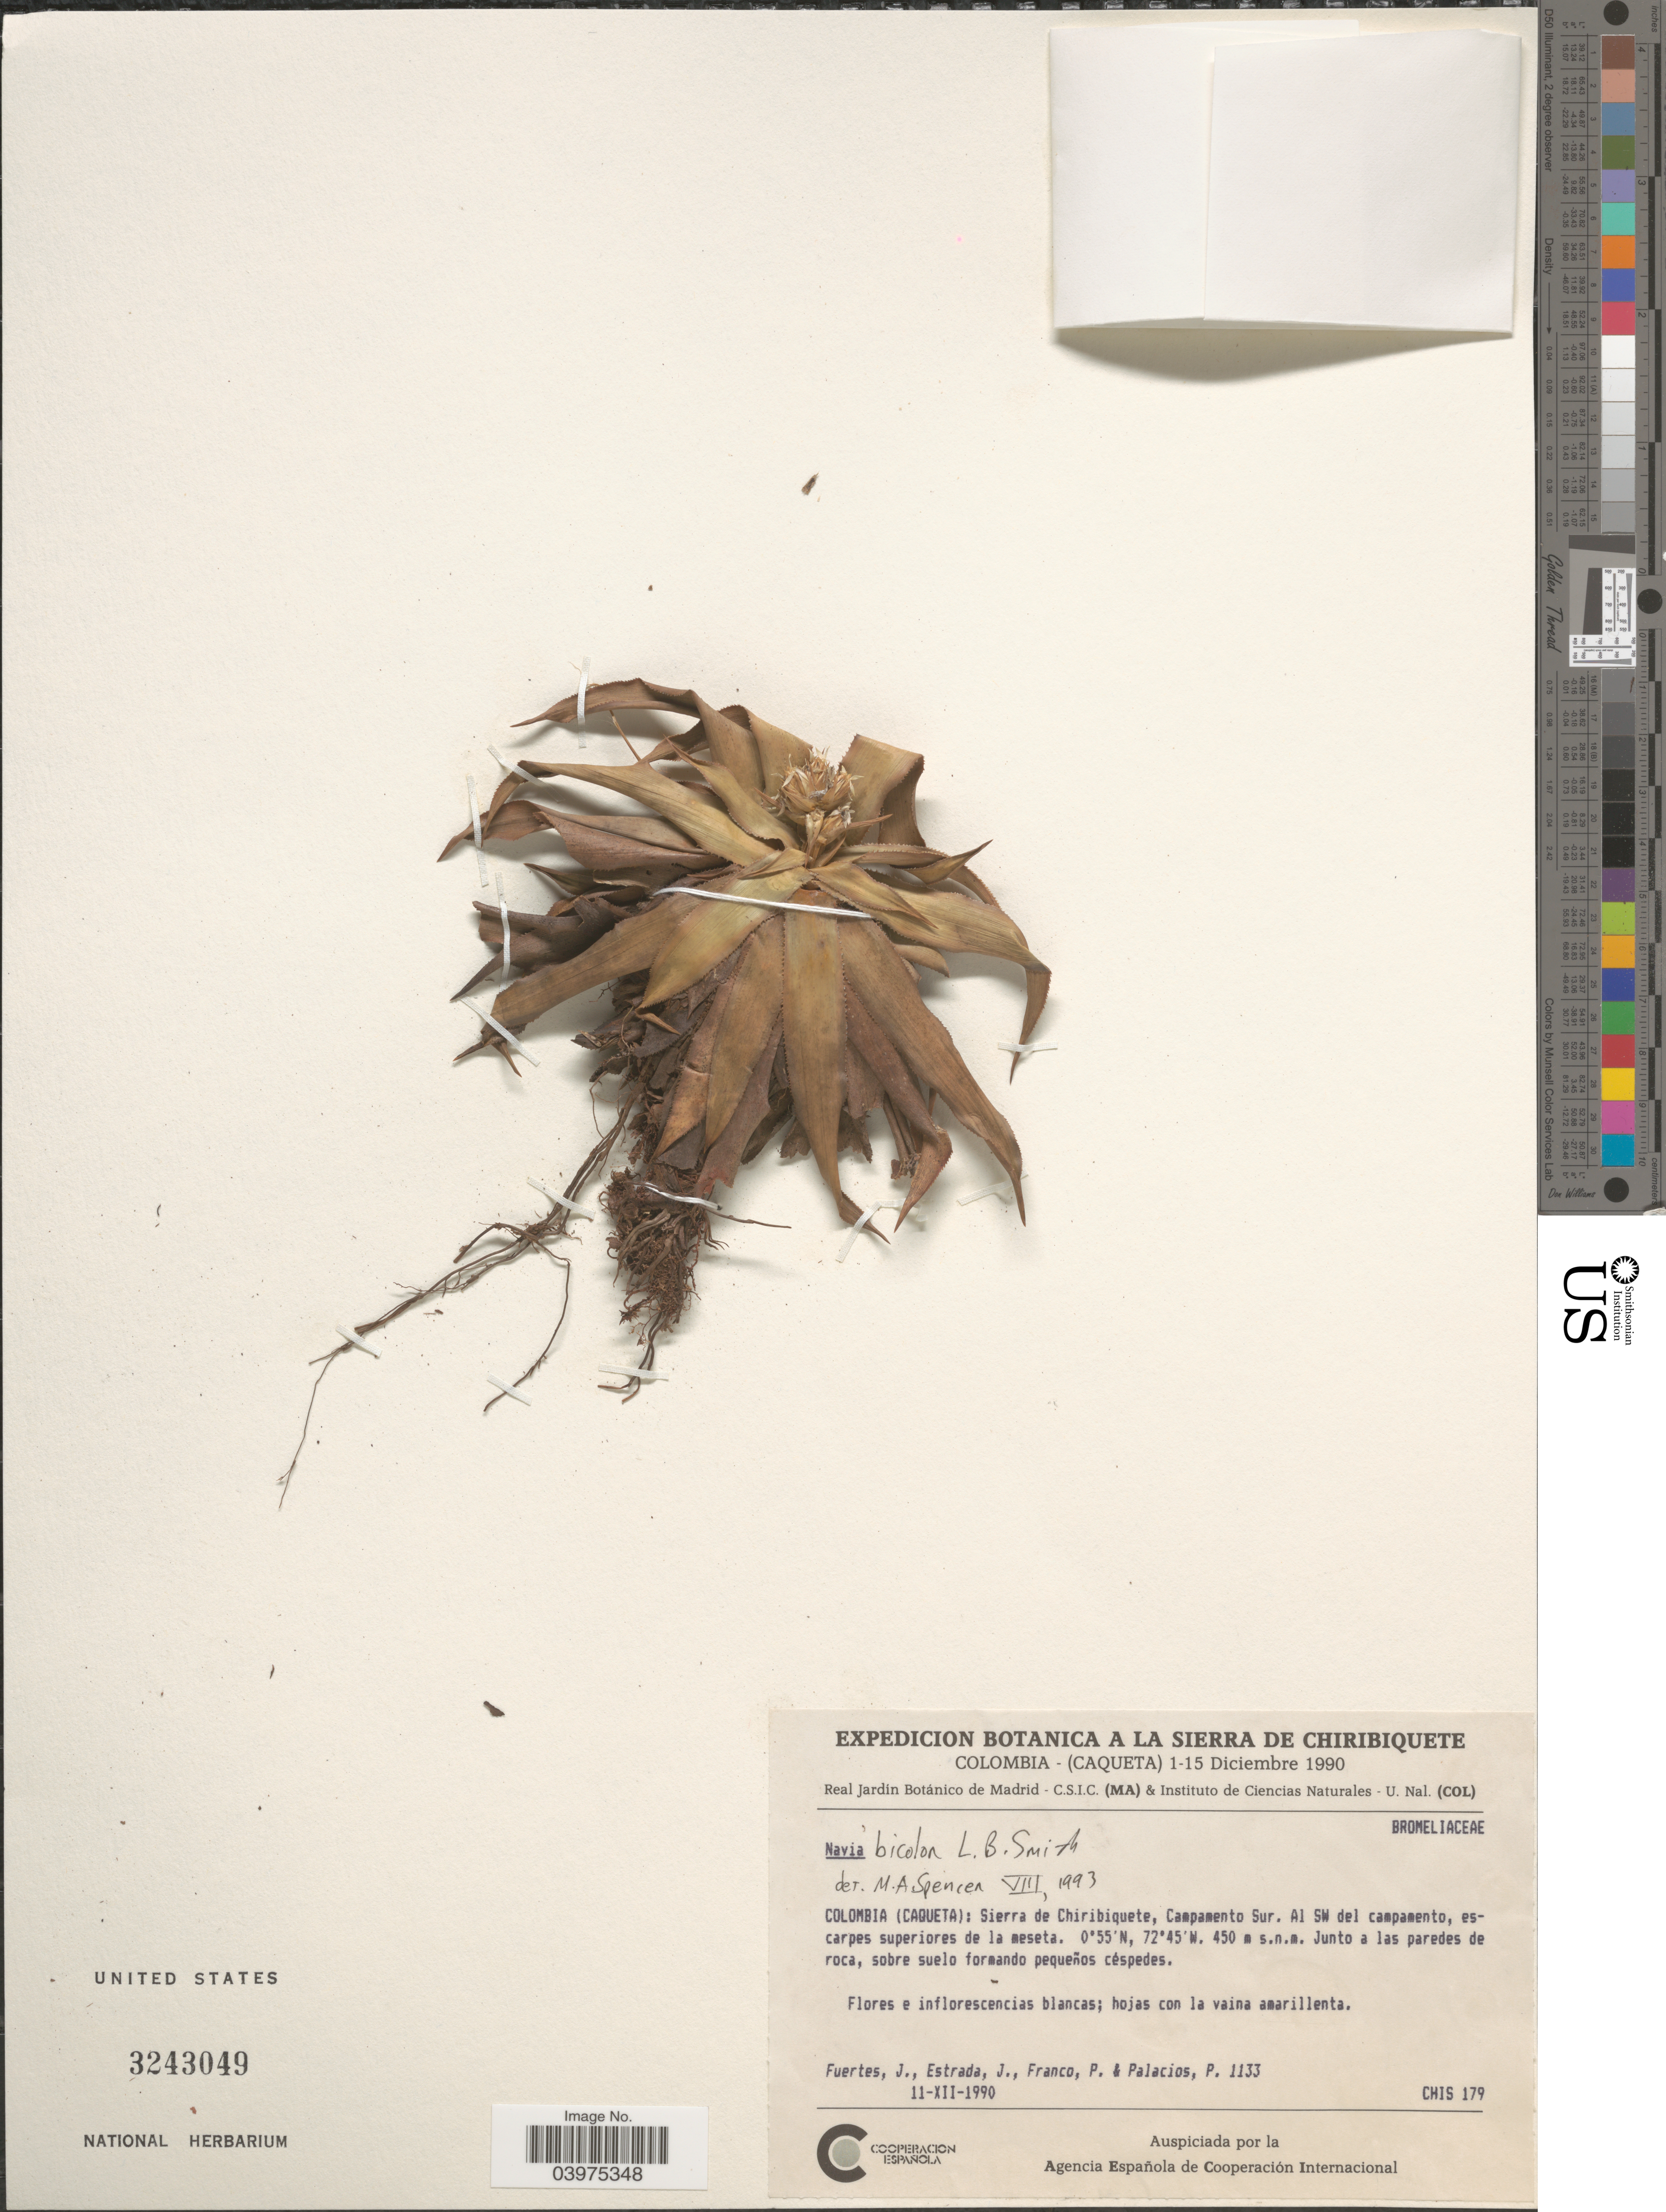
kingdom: Plantae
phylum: Tracheophyta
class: Liliopsida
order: Poales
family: Bromeliaceae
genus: Navia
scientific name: Navia bicolor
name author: L.B. Sm.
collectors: J. Fuertes, J. Estrada, P. Franco & P. Palacios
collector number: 1133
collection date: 1990-12-11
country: Colombia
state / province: Caquetá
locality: Sierra de Chiribiquete, Campamento Sur. Al SW del campamento, escarpes superiores de la meseta.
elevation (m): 450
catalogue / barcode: US 3243049